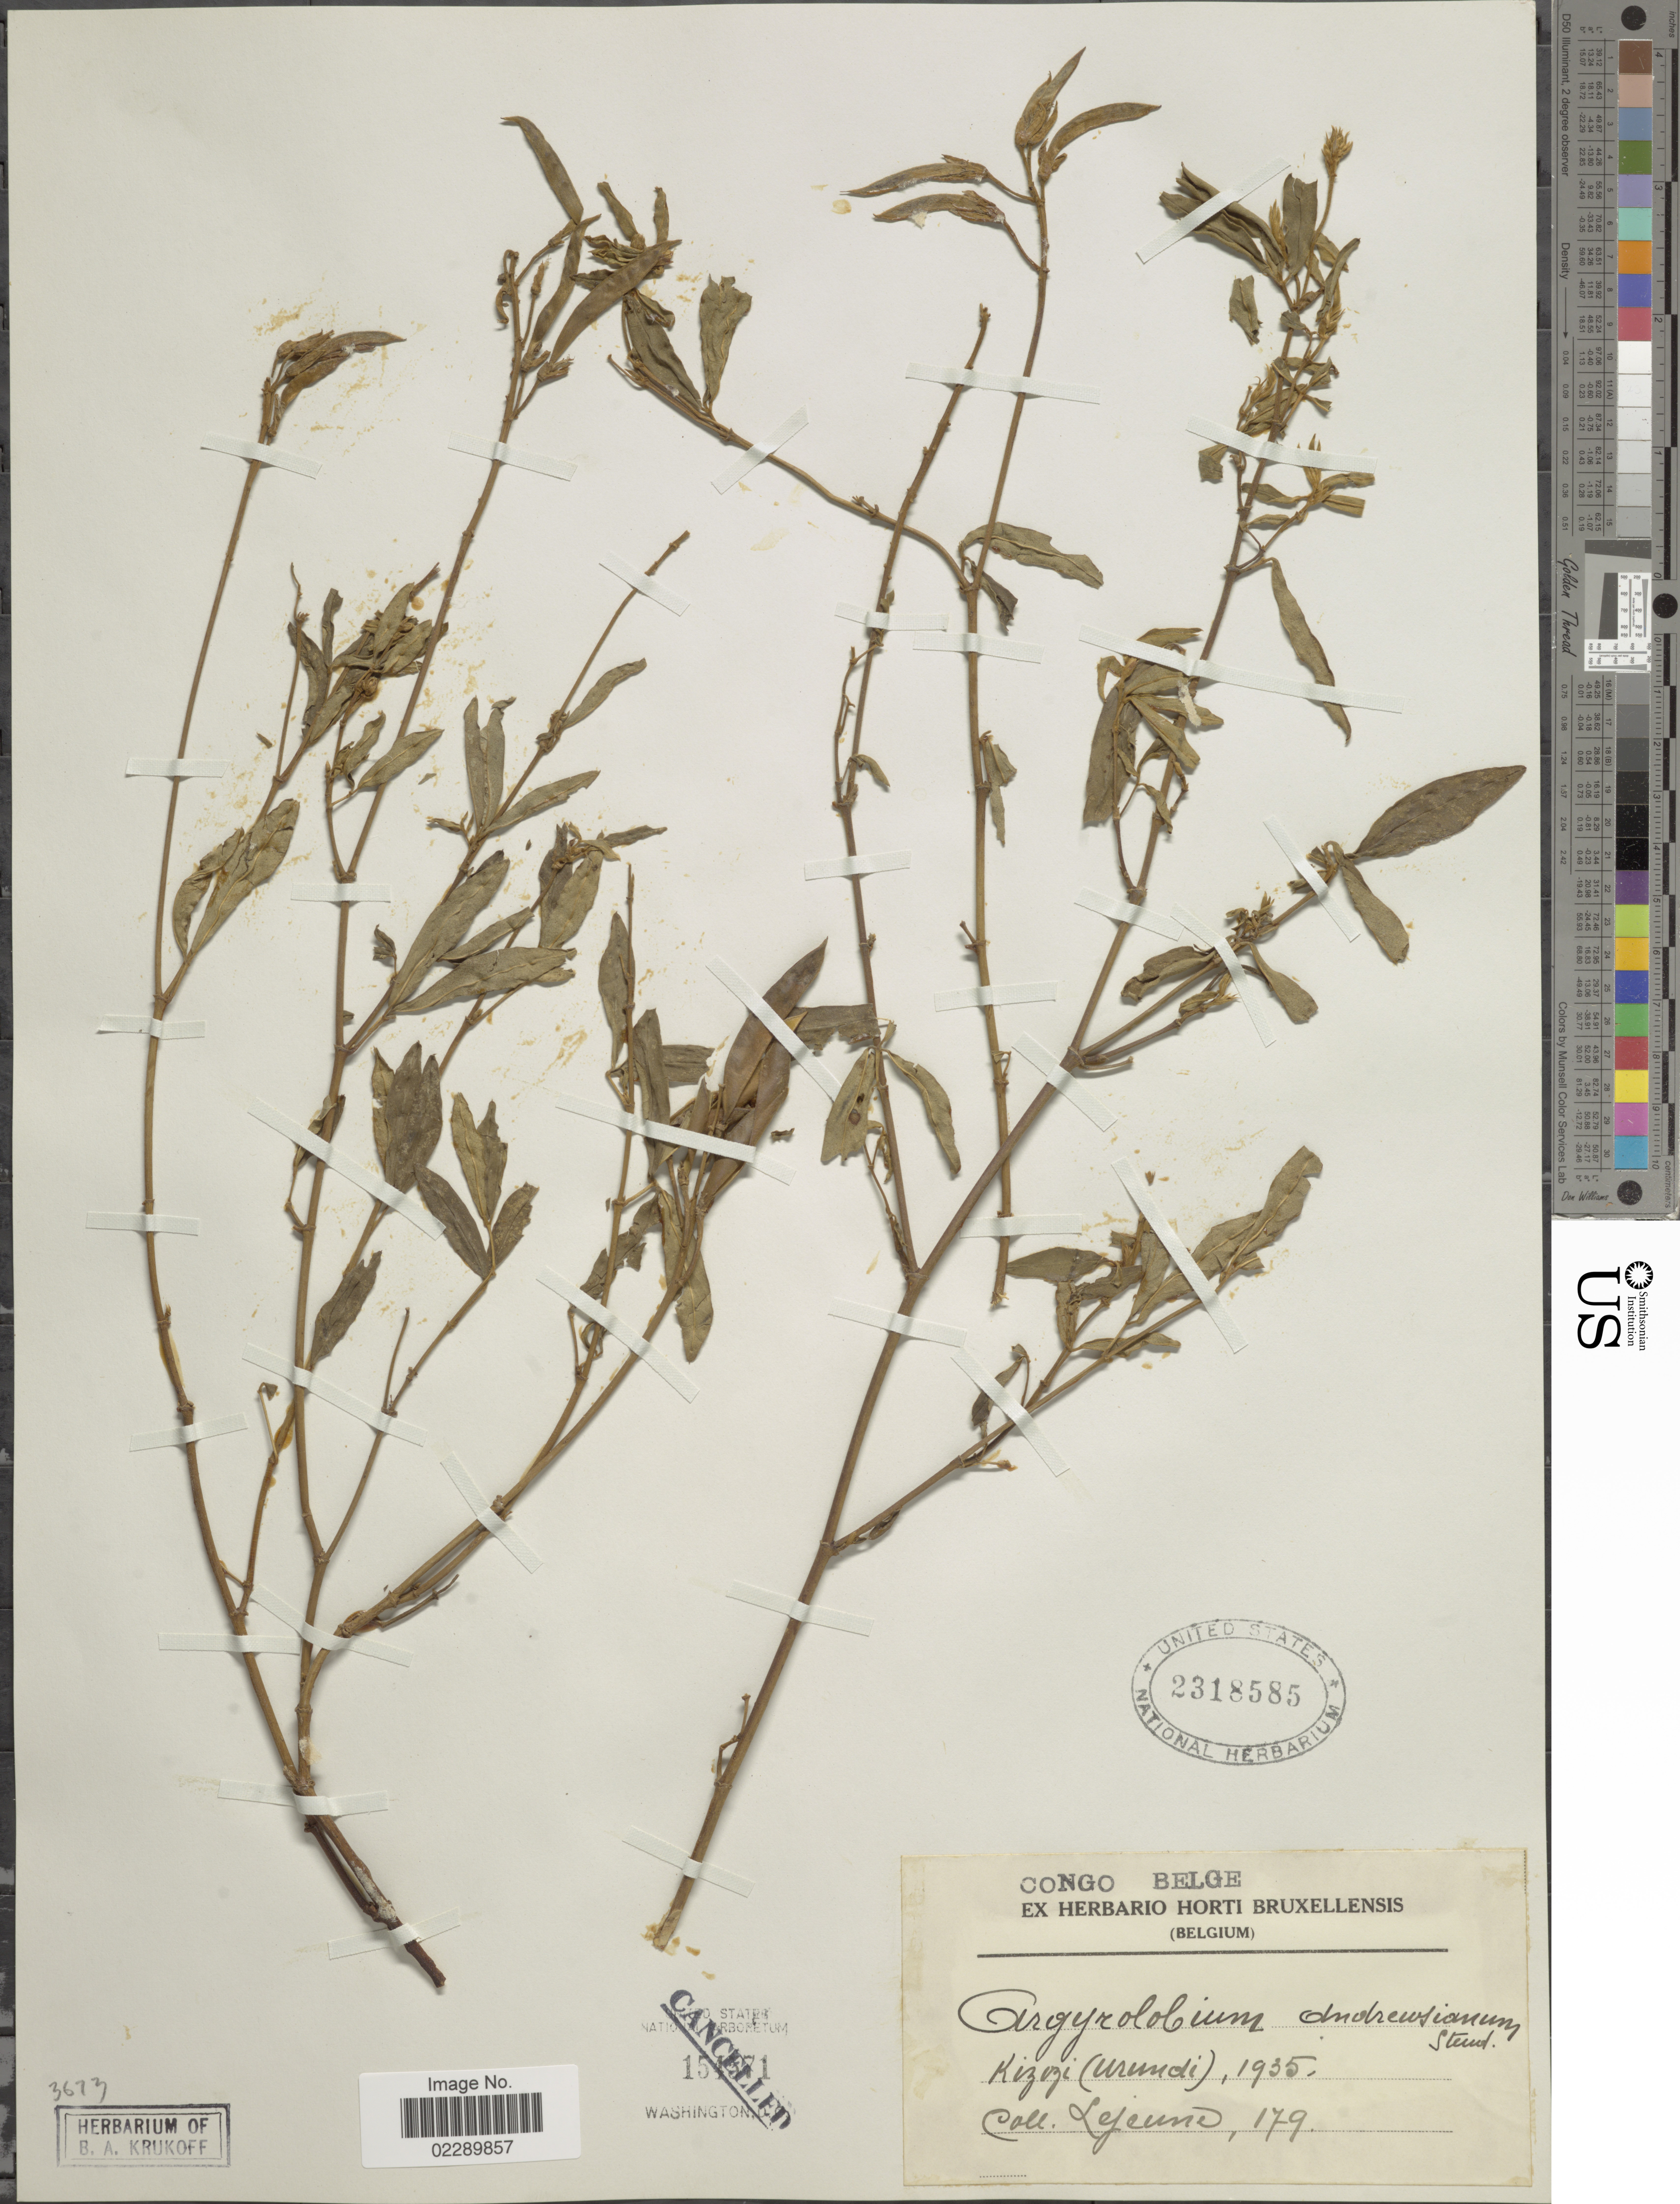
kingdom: Plantae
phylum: Tracheophyta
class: Magnoliopsida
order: Fabales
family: Fabaceae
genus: Argyrolobium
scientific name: Argyrolobium andrewsianum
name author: (E. Mey.) Steud.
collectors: -. Lejeune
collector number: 179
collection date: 1935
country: Burundi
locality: Congo Belge. Kizozi (Urundi)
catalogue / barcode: US 2318585